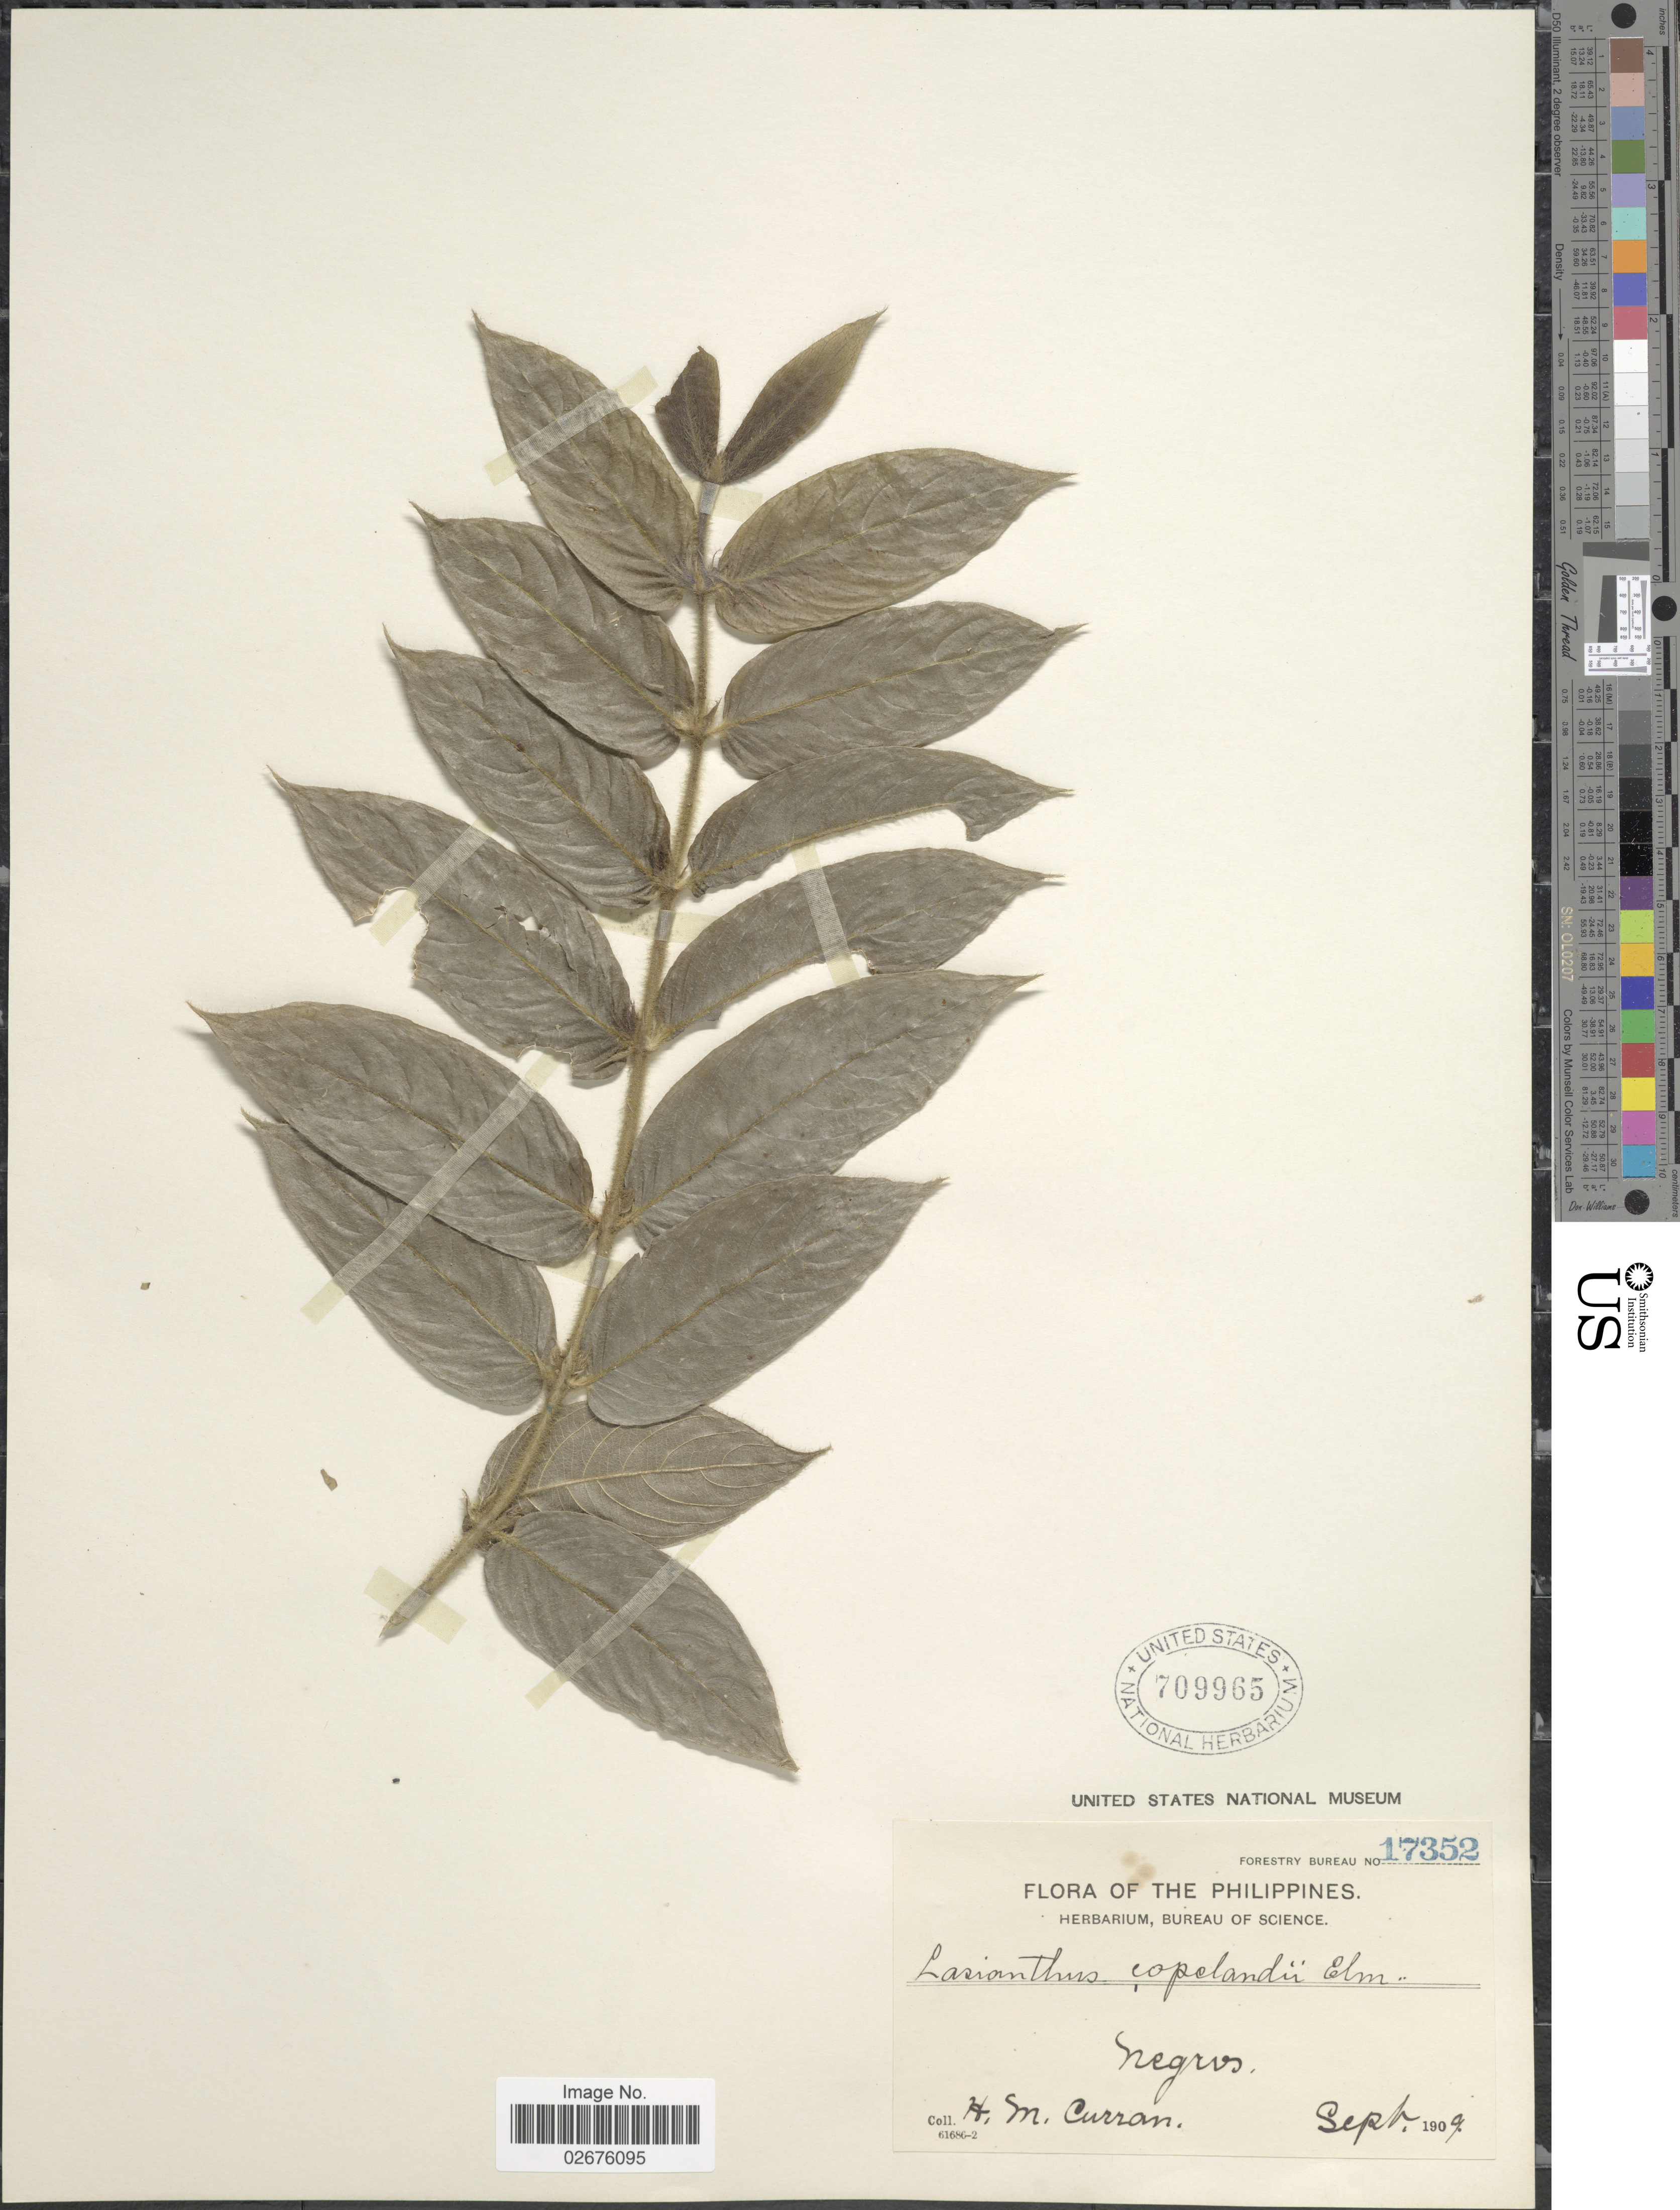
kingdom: Plantae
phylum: Tracheophyta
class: Magnoliopsida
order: Gentianales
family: Rubiaceae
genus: Lasianthus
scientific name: Lasianthus copelandii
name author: Elmer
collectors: H. M. Curran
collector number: Forestry Bureau 17352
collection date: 1909-09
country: Philippines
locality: Negros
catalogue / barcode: US 709965